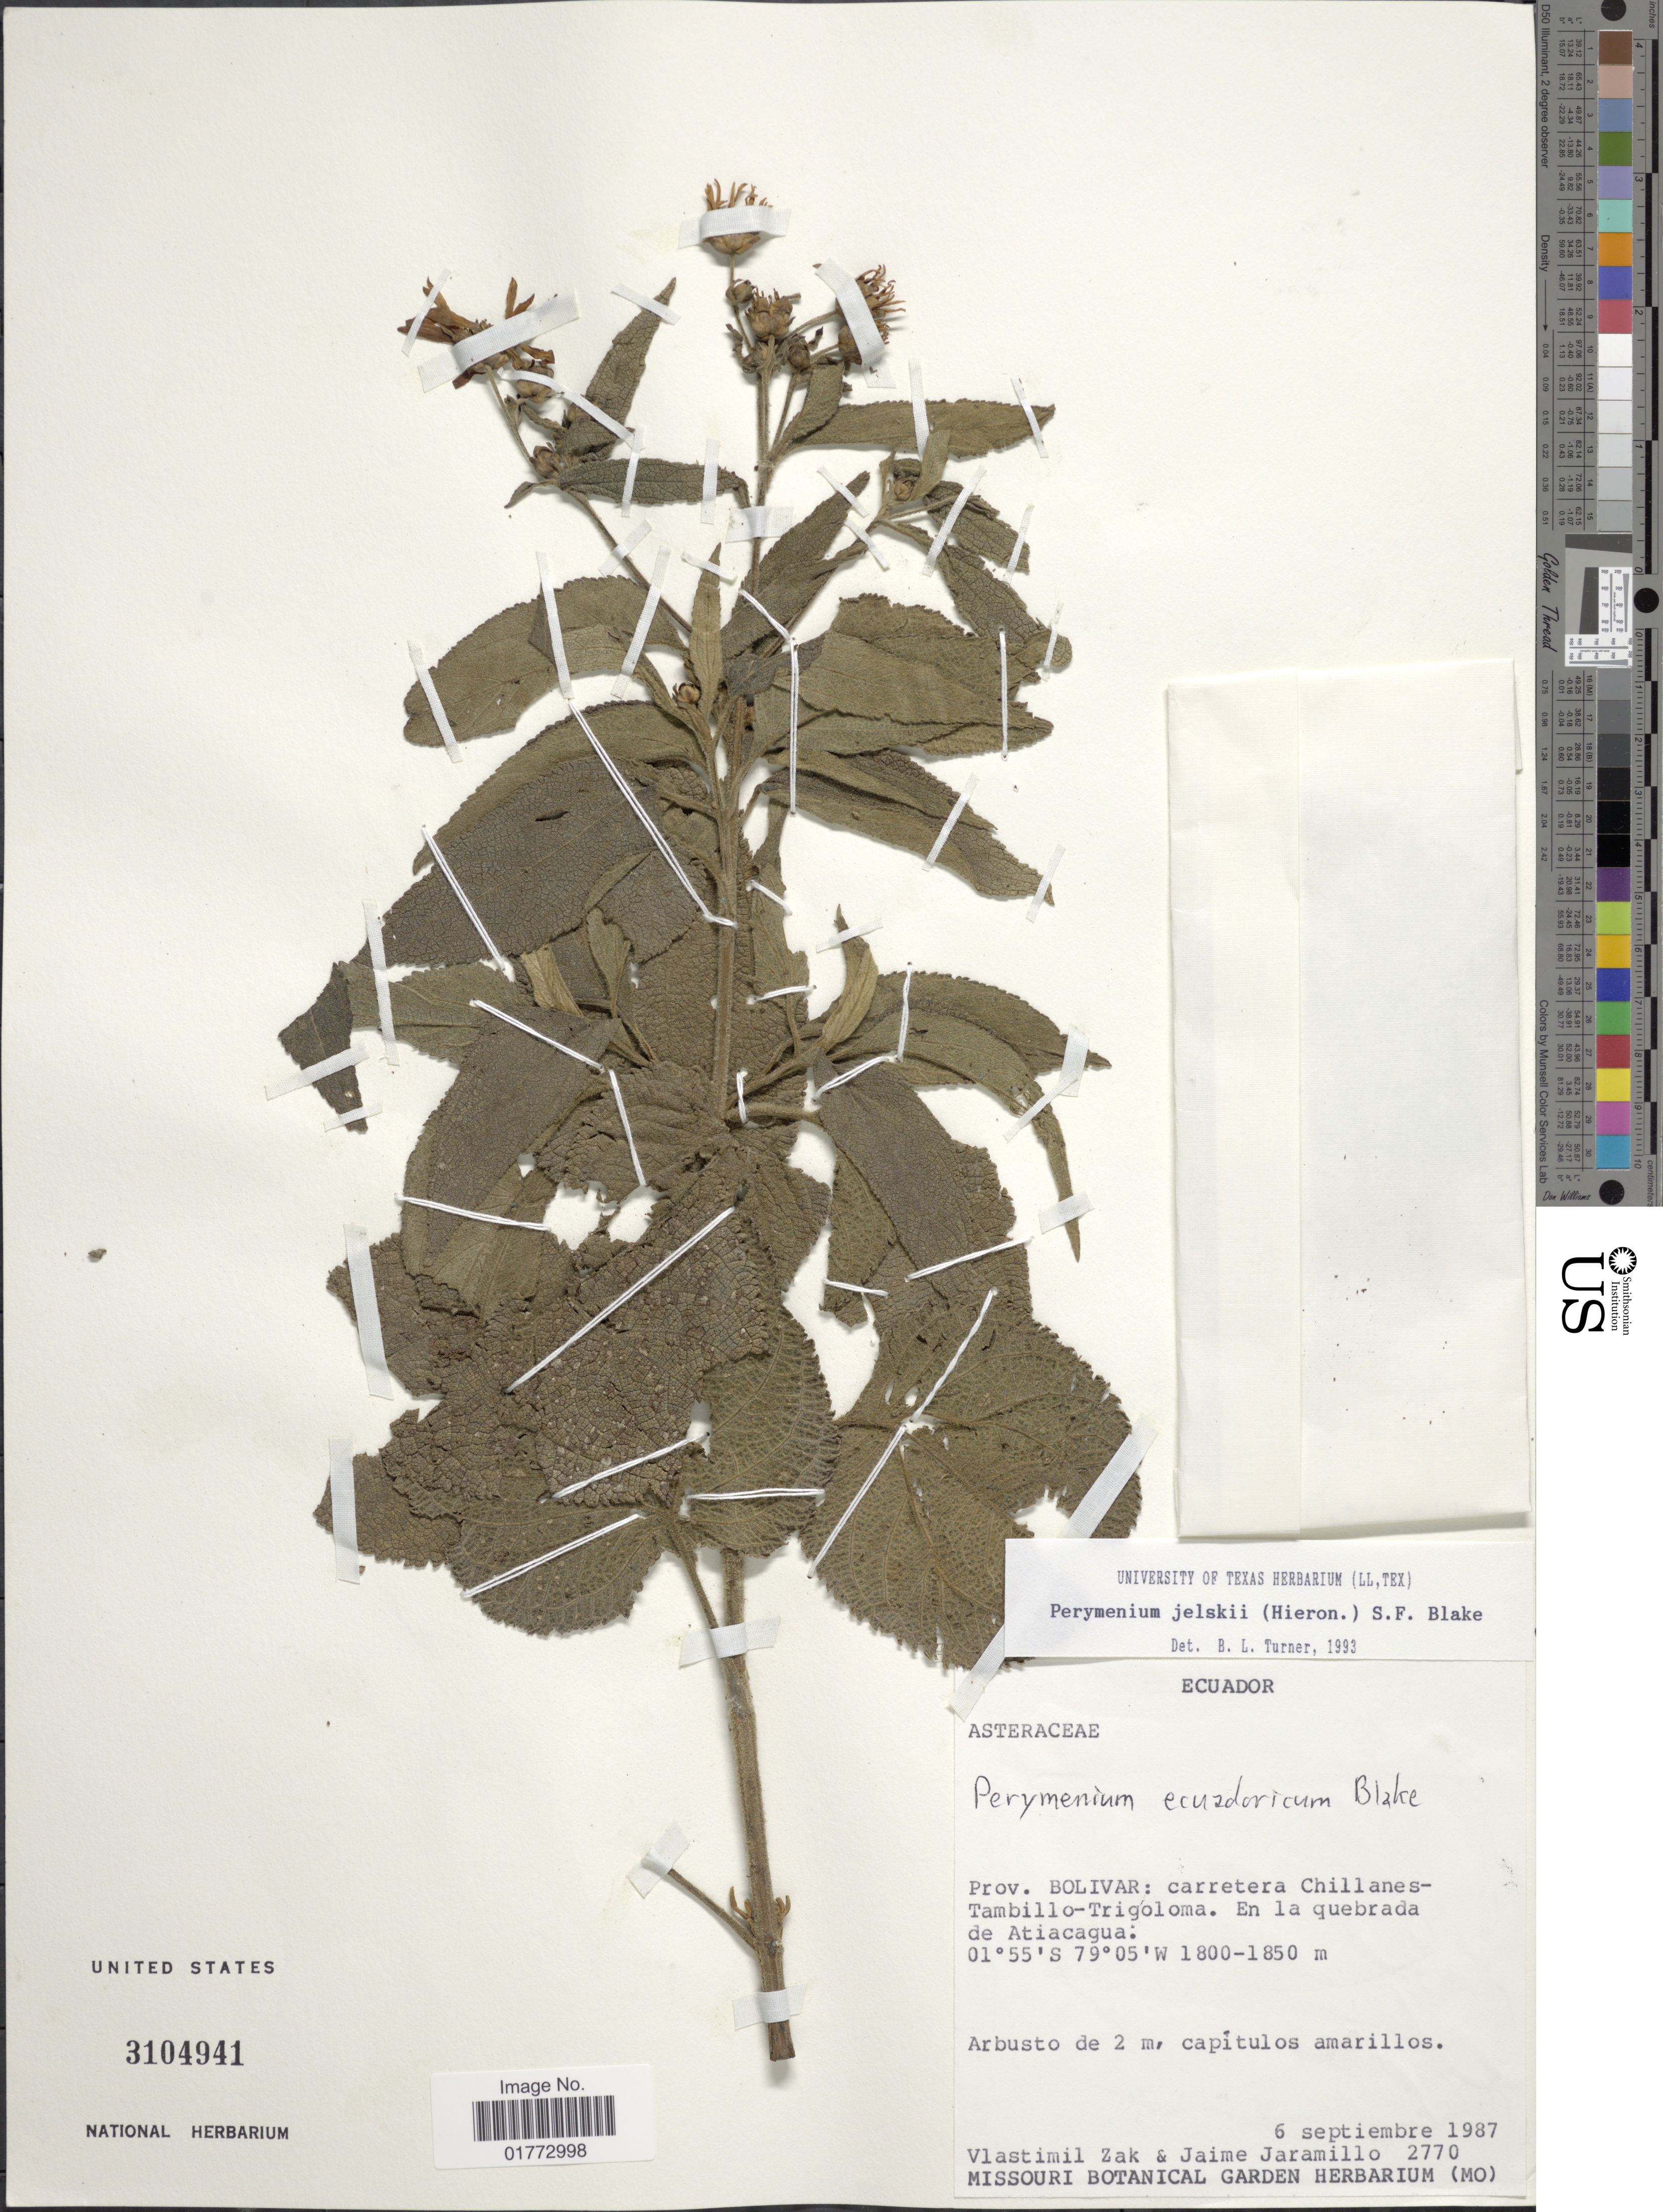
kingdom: Plantae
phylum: Tracheophyta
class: Magnoliopsida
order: Asterales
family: Asteraceae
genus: Steiractinia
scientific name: Steiractinia jelskii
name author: (Hieron.) S.F. Blake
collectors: V. Zak & J. Jaramillo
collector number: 2770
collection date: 1987-09-06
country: Ecuador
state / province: Bolívar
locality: Carretera Chillanes-Tambillo-Trigoloma. En la quebrada de Atiacagua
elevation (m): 1800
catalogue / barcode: US 3104941